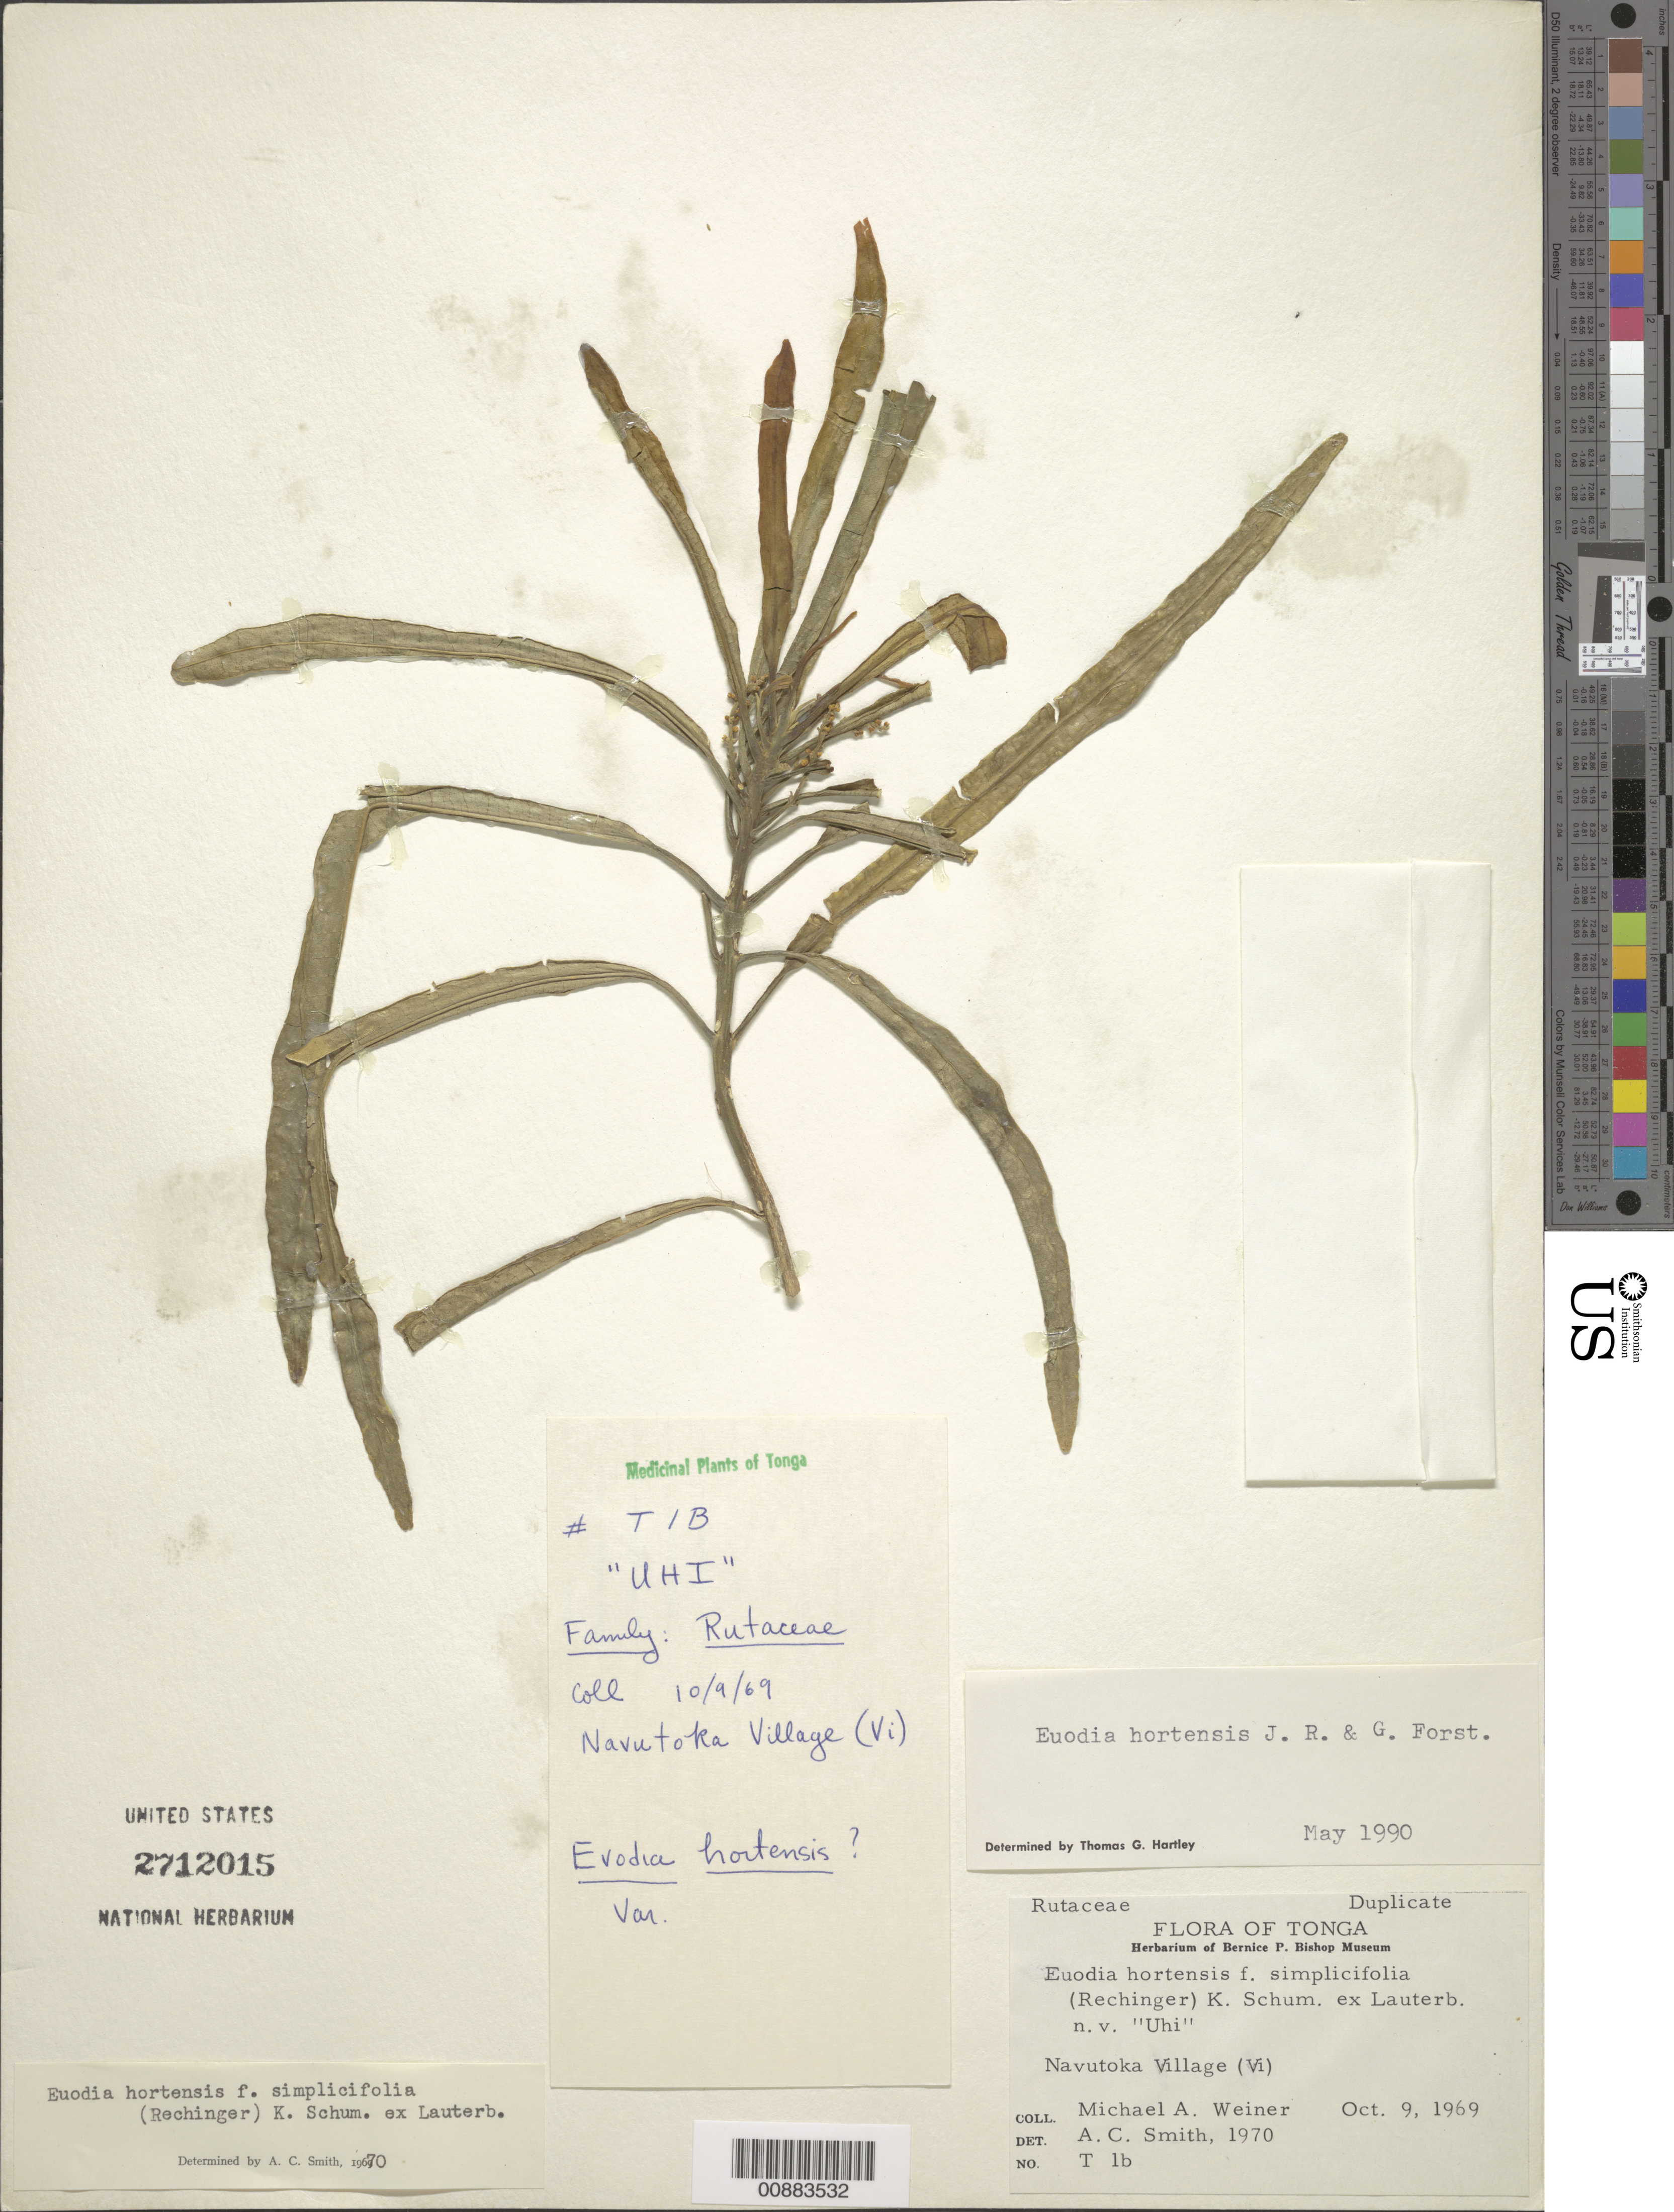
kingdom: Plantae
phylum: Tracheophyta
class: Magnoliopsida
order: Sapindales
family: Rutaceae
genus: Euodia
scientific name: Euodia hortensis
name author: J.R. Forst. & G. Forst.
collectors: M. Weiner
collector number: T 1b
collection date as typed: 09 Oct 1969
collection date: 1969-10-09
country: Tonga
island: Tongatapu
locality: Navutoka Village (Vi)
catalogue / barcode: US 2712015